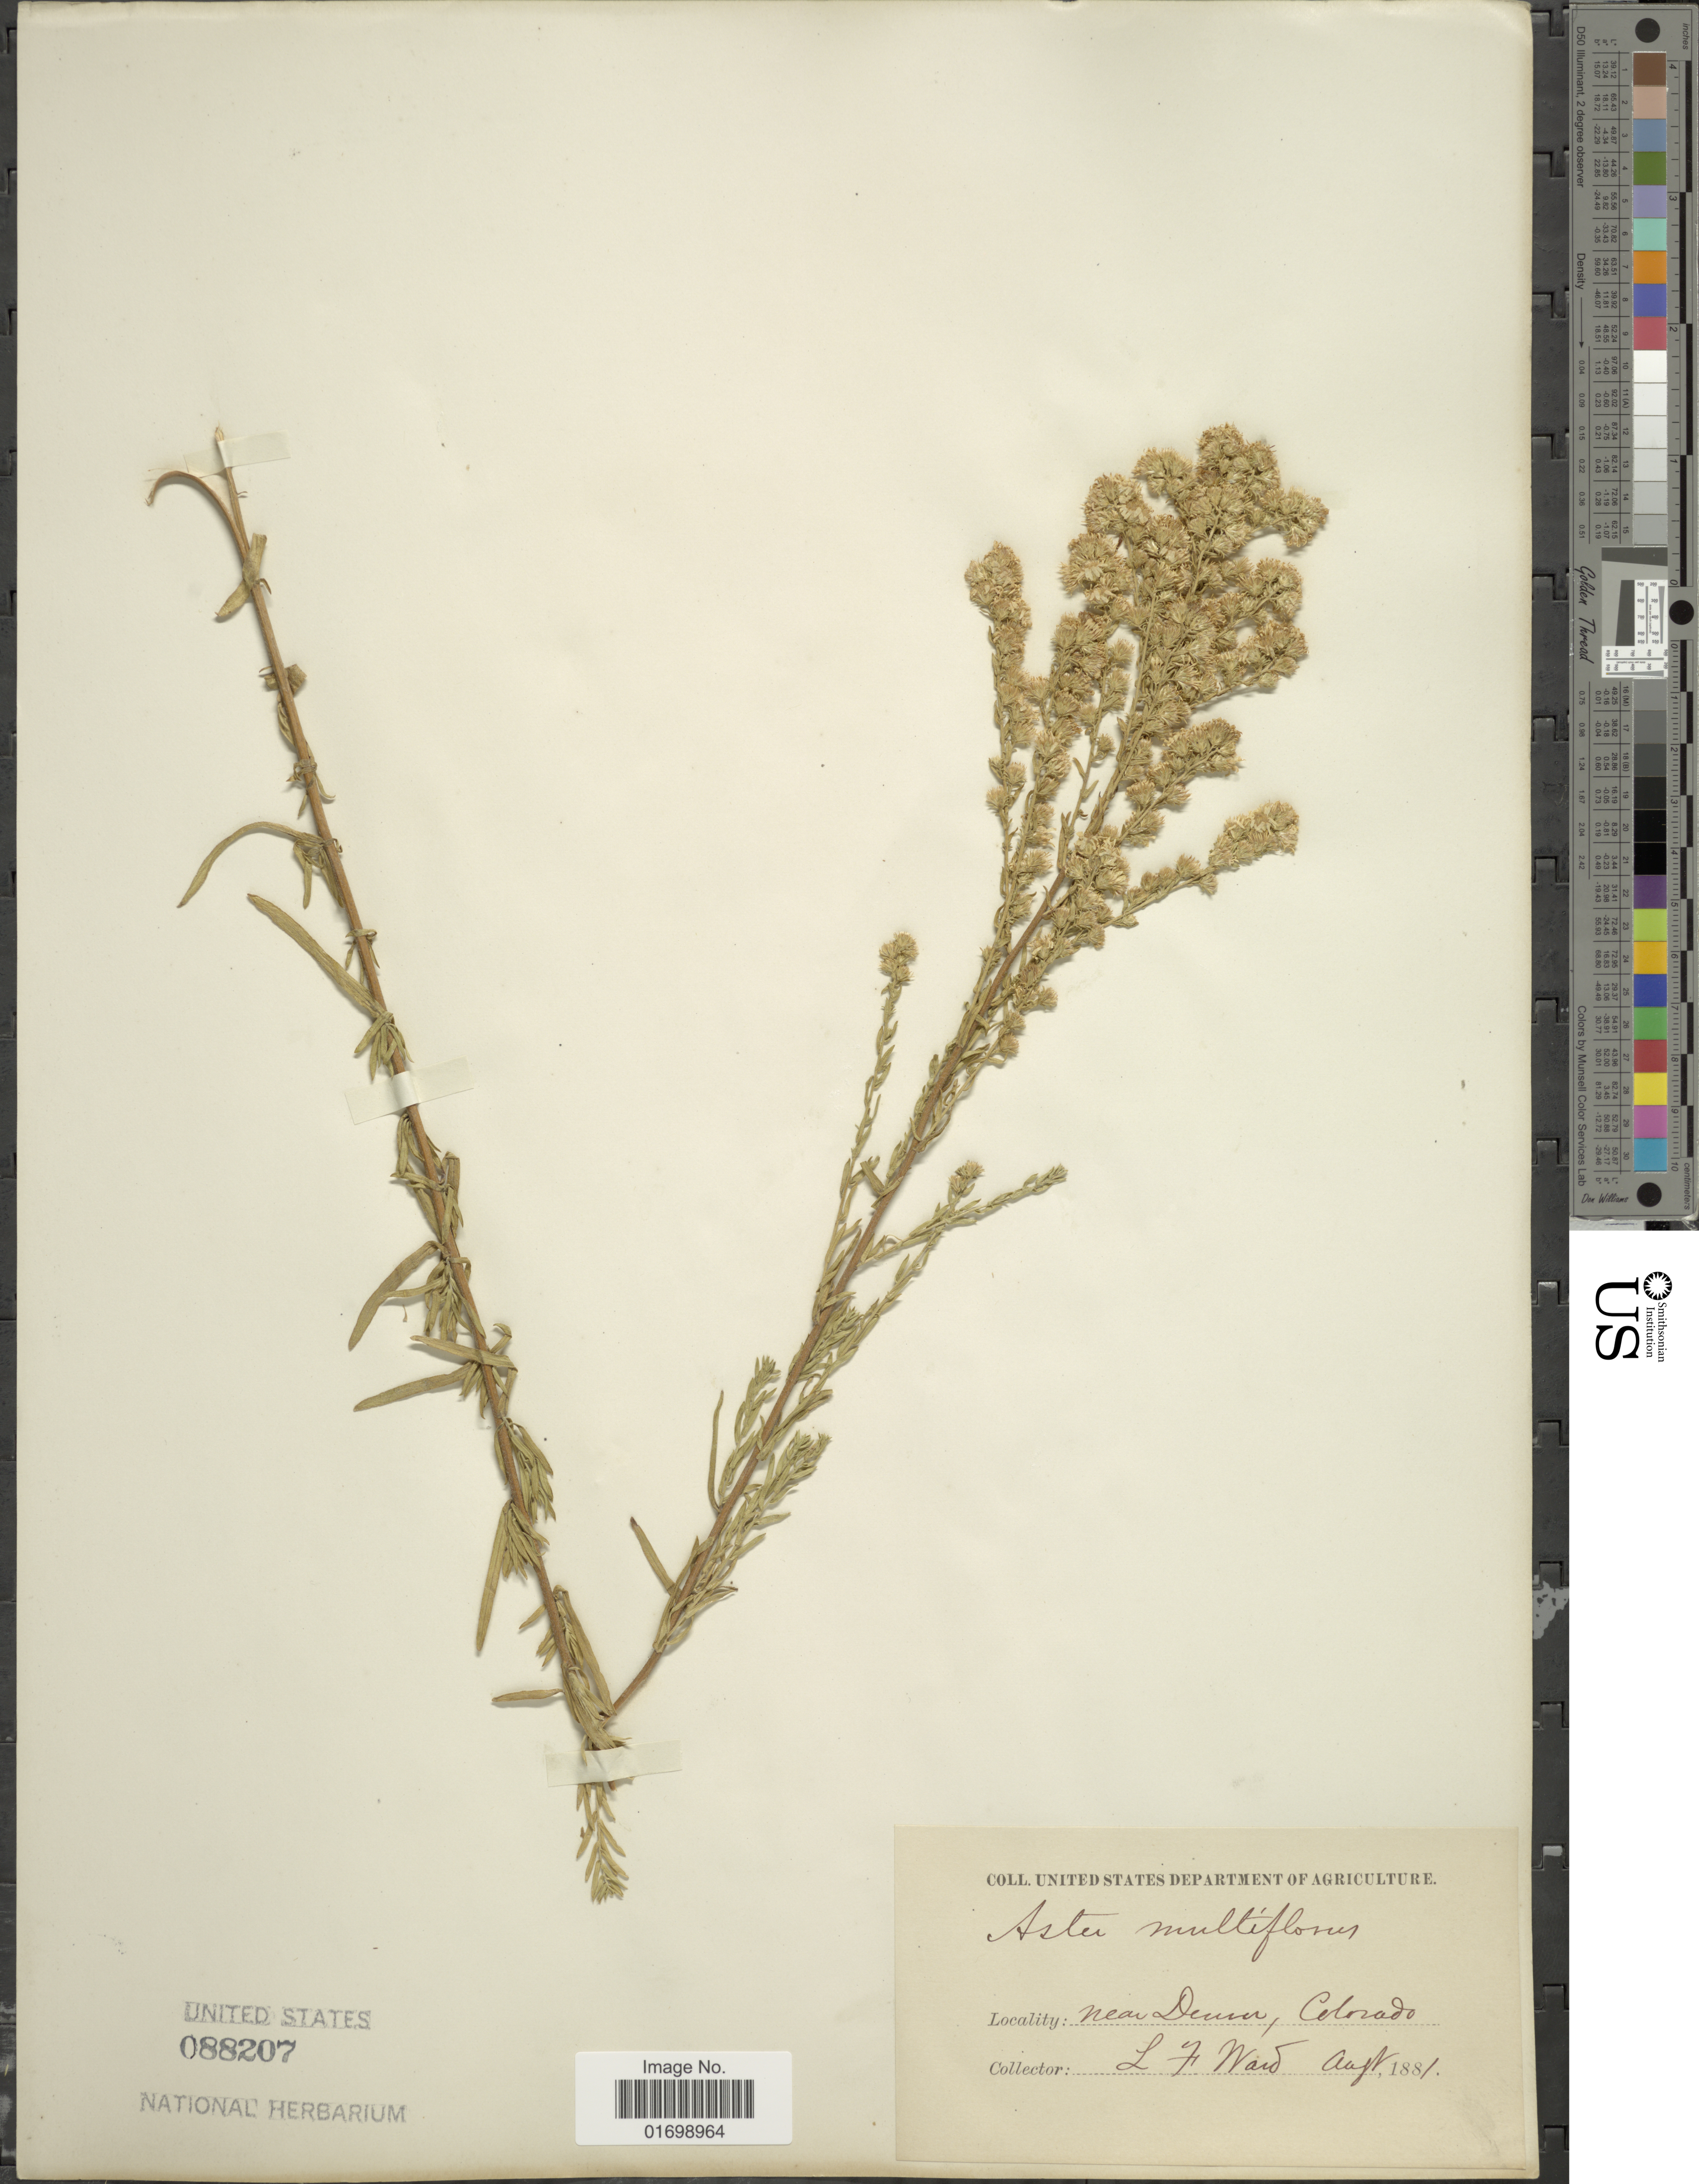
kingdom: Plantae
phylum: Tracheophyta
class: Magnoliopsida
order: Asterales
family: Asteraceae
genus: Symphyotrichum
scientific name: Symphyotrichum ericoides var. ericoides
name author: (L.) G.L. Nesom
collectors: L. Ward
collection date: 1881-08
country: United States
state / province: Colorado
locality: Near Denver.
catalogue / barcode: US 88207